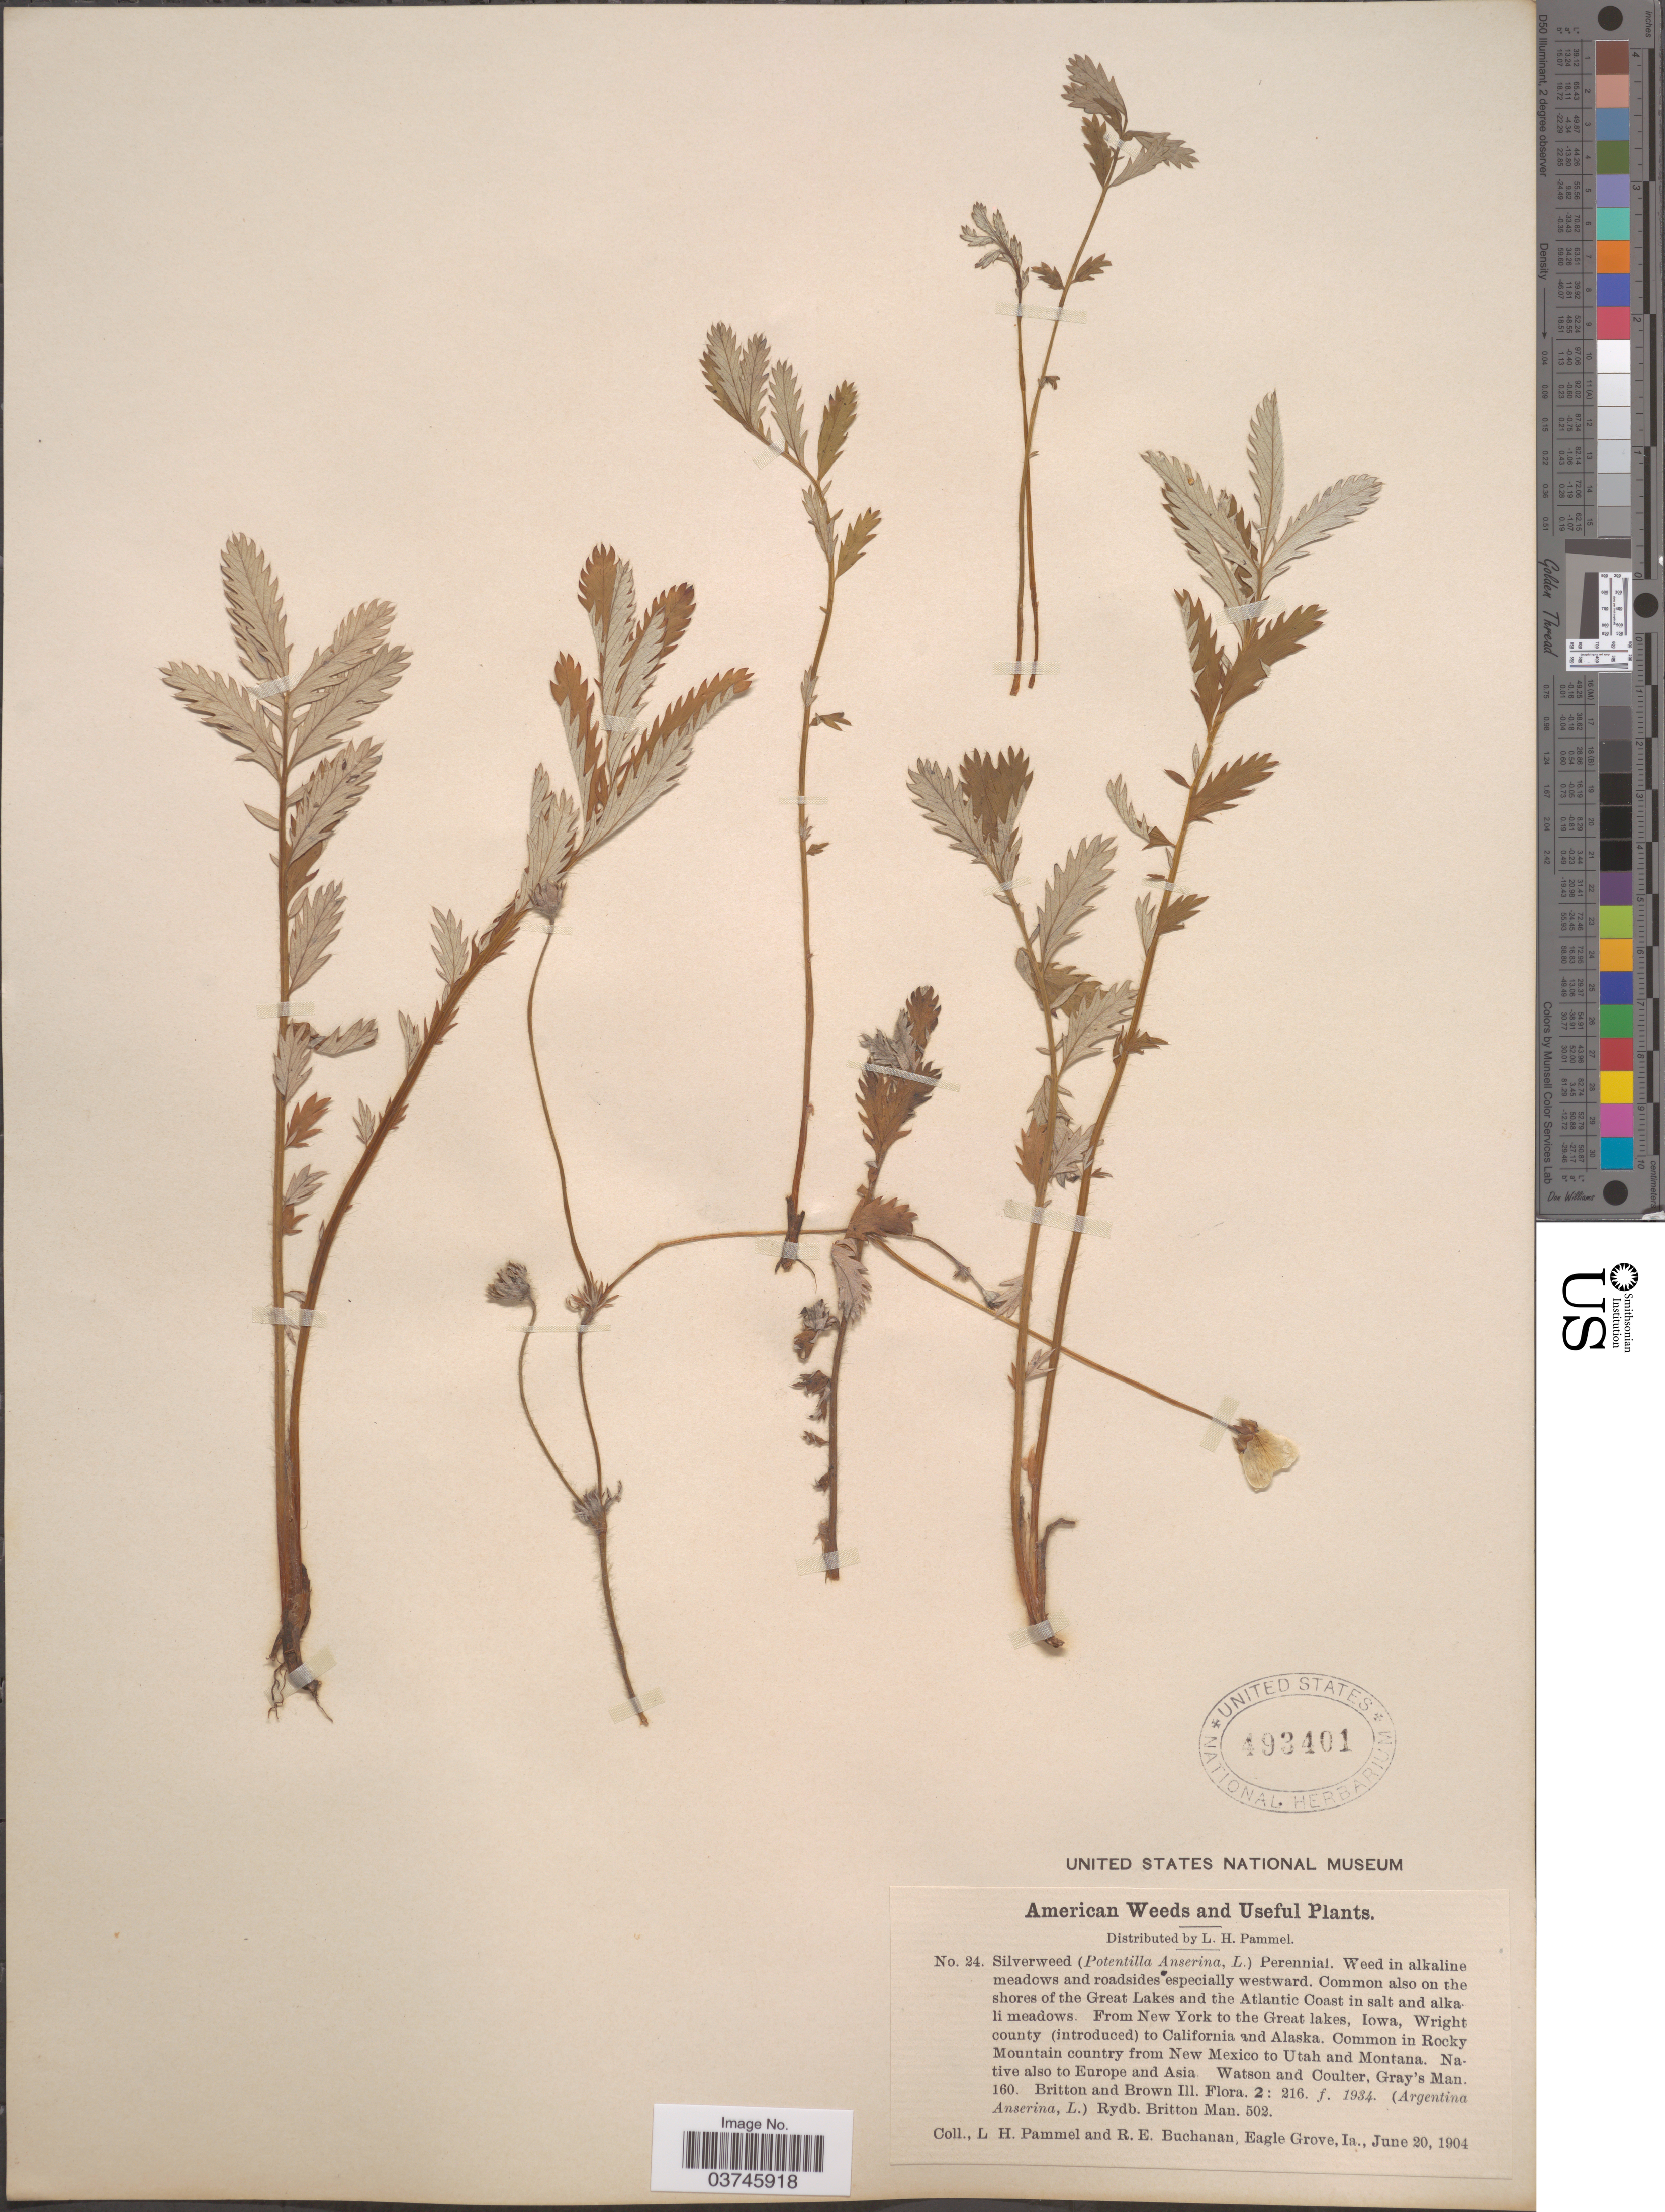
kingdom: Plantae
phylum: Tracheophyta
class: Magnoliopsida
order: Rosales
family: Rosaceae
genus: Argentina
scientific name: Argentina anserina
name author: (L.) Rydb.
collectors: L. Pammel & R. Buchanan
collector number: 24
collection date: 1904-06-20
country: United States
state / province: Iowa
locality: Eagle Grove.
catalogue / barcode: US 493401